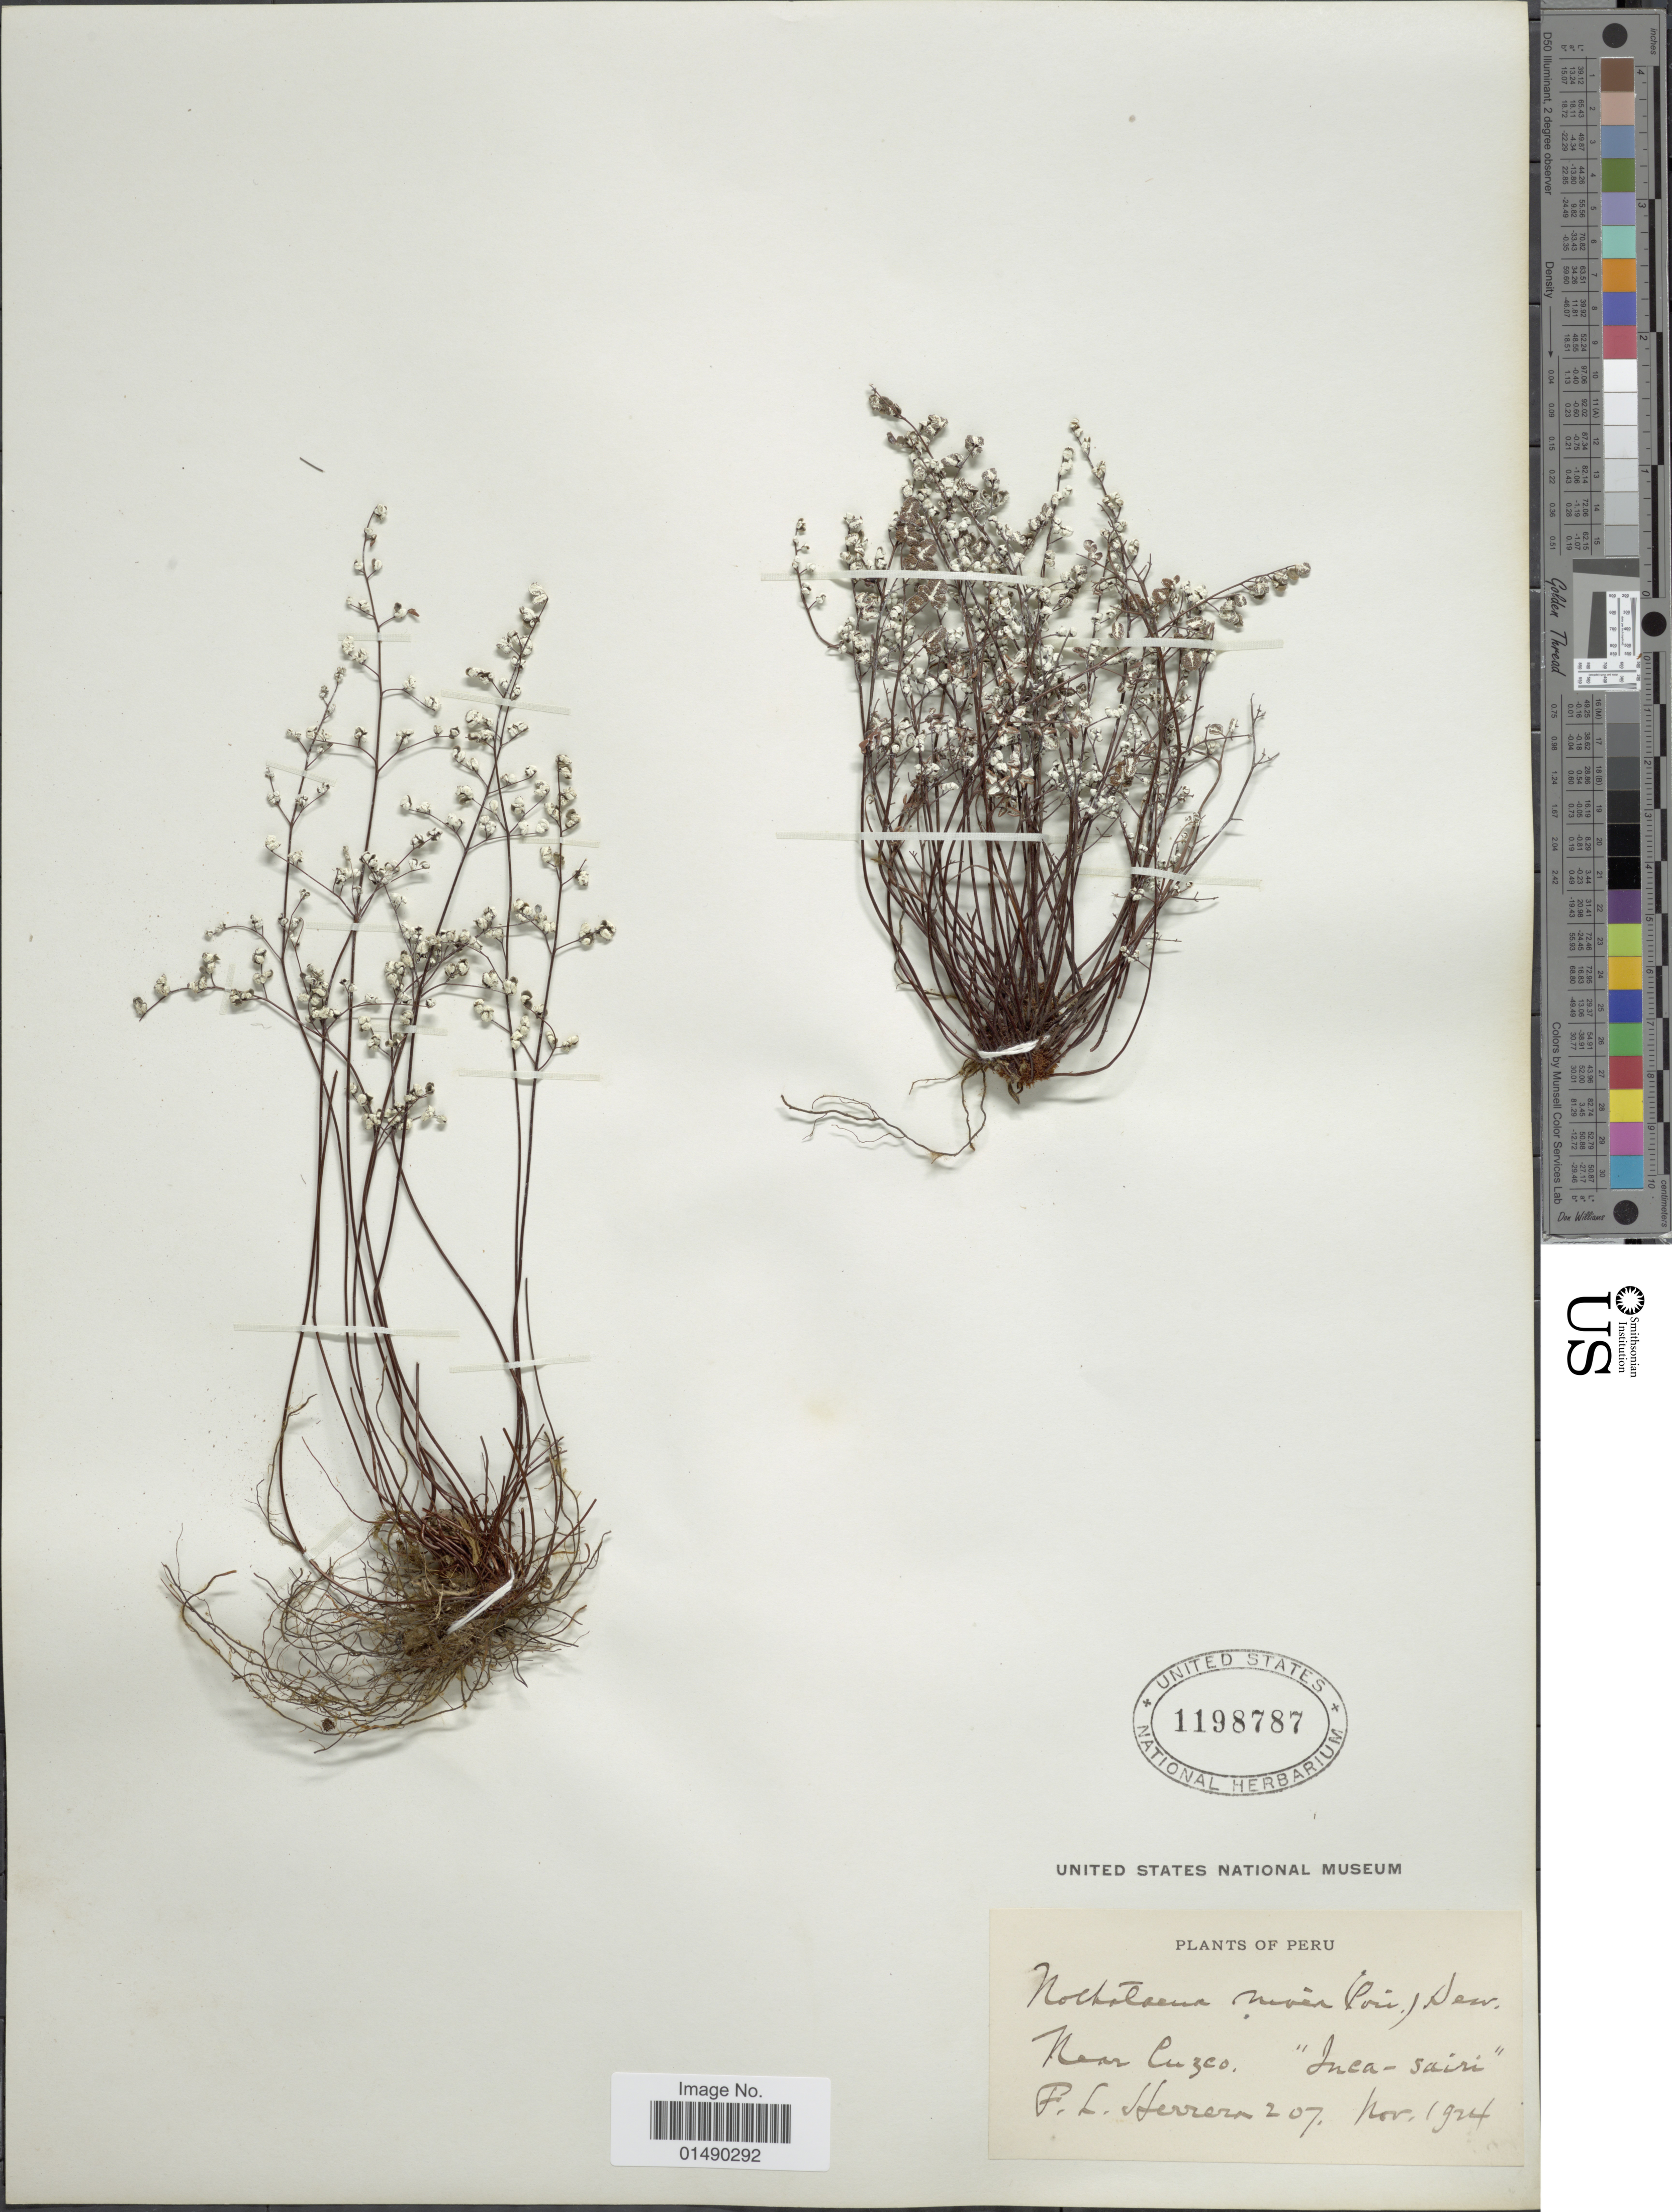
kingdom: Plantae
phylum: Tracheophyta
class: Polypodiopsida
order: Polypodiales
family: Pteridaceae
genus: Argyrochosma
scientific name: Argyrochosma nivea var. nivea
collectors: F. L. Herrera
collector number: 207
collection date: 1924-11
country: Peru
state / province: Cusco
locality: Peru, near Cuzco, " Inea-Sairi".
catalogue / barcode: US 1198787